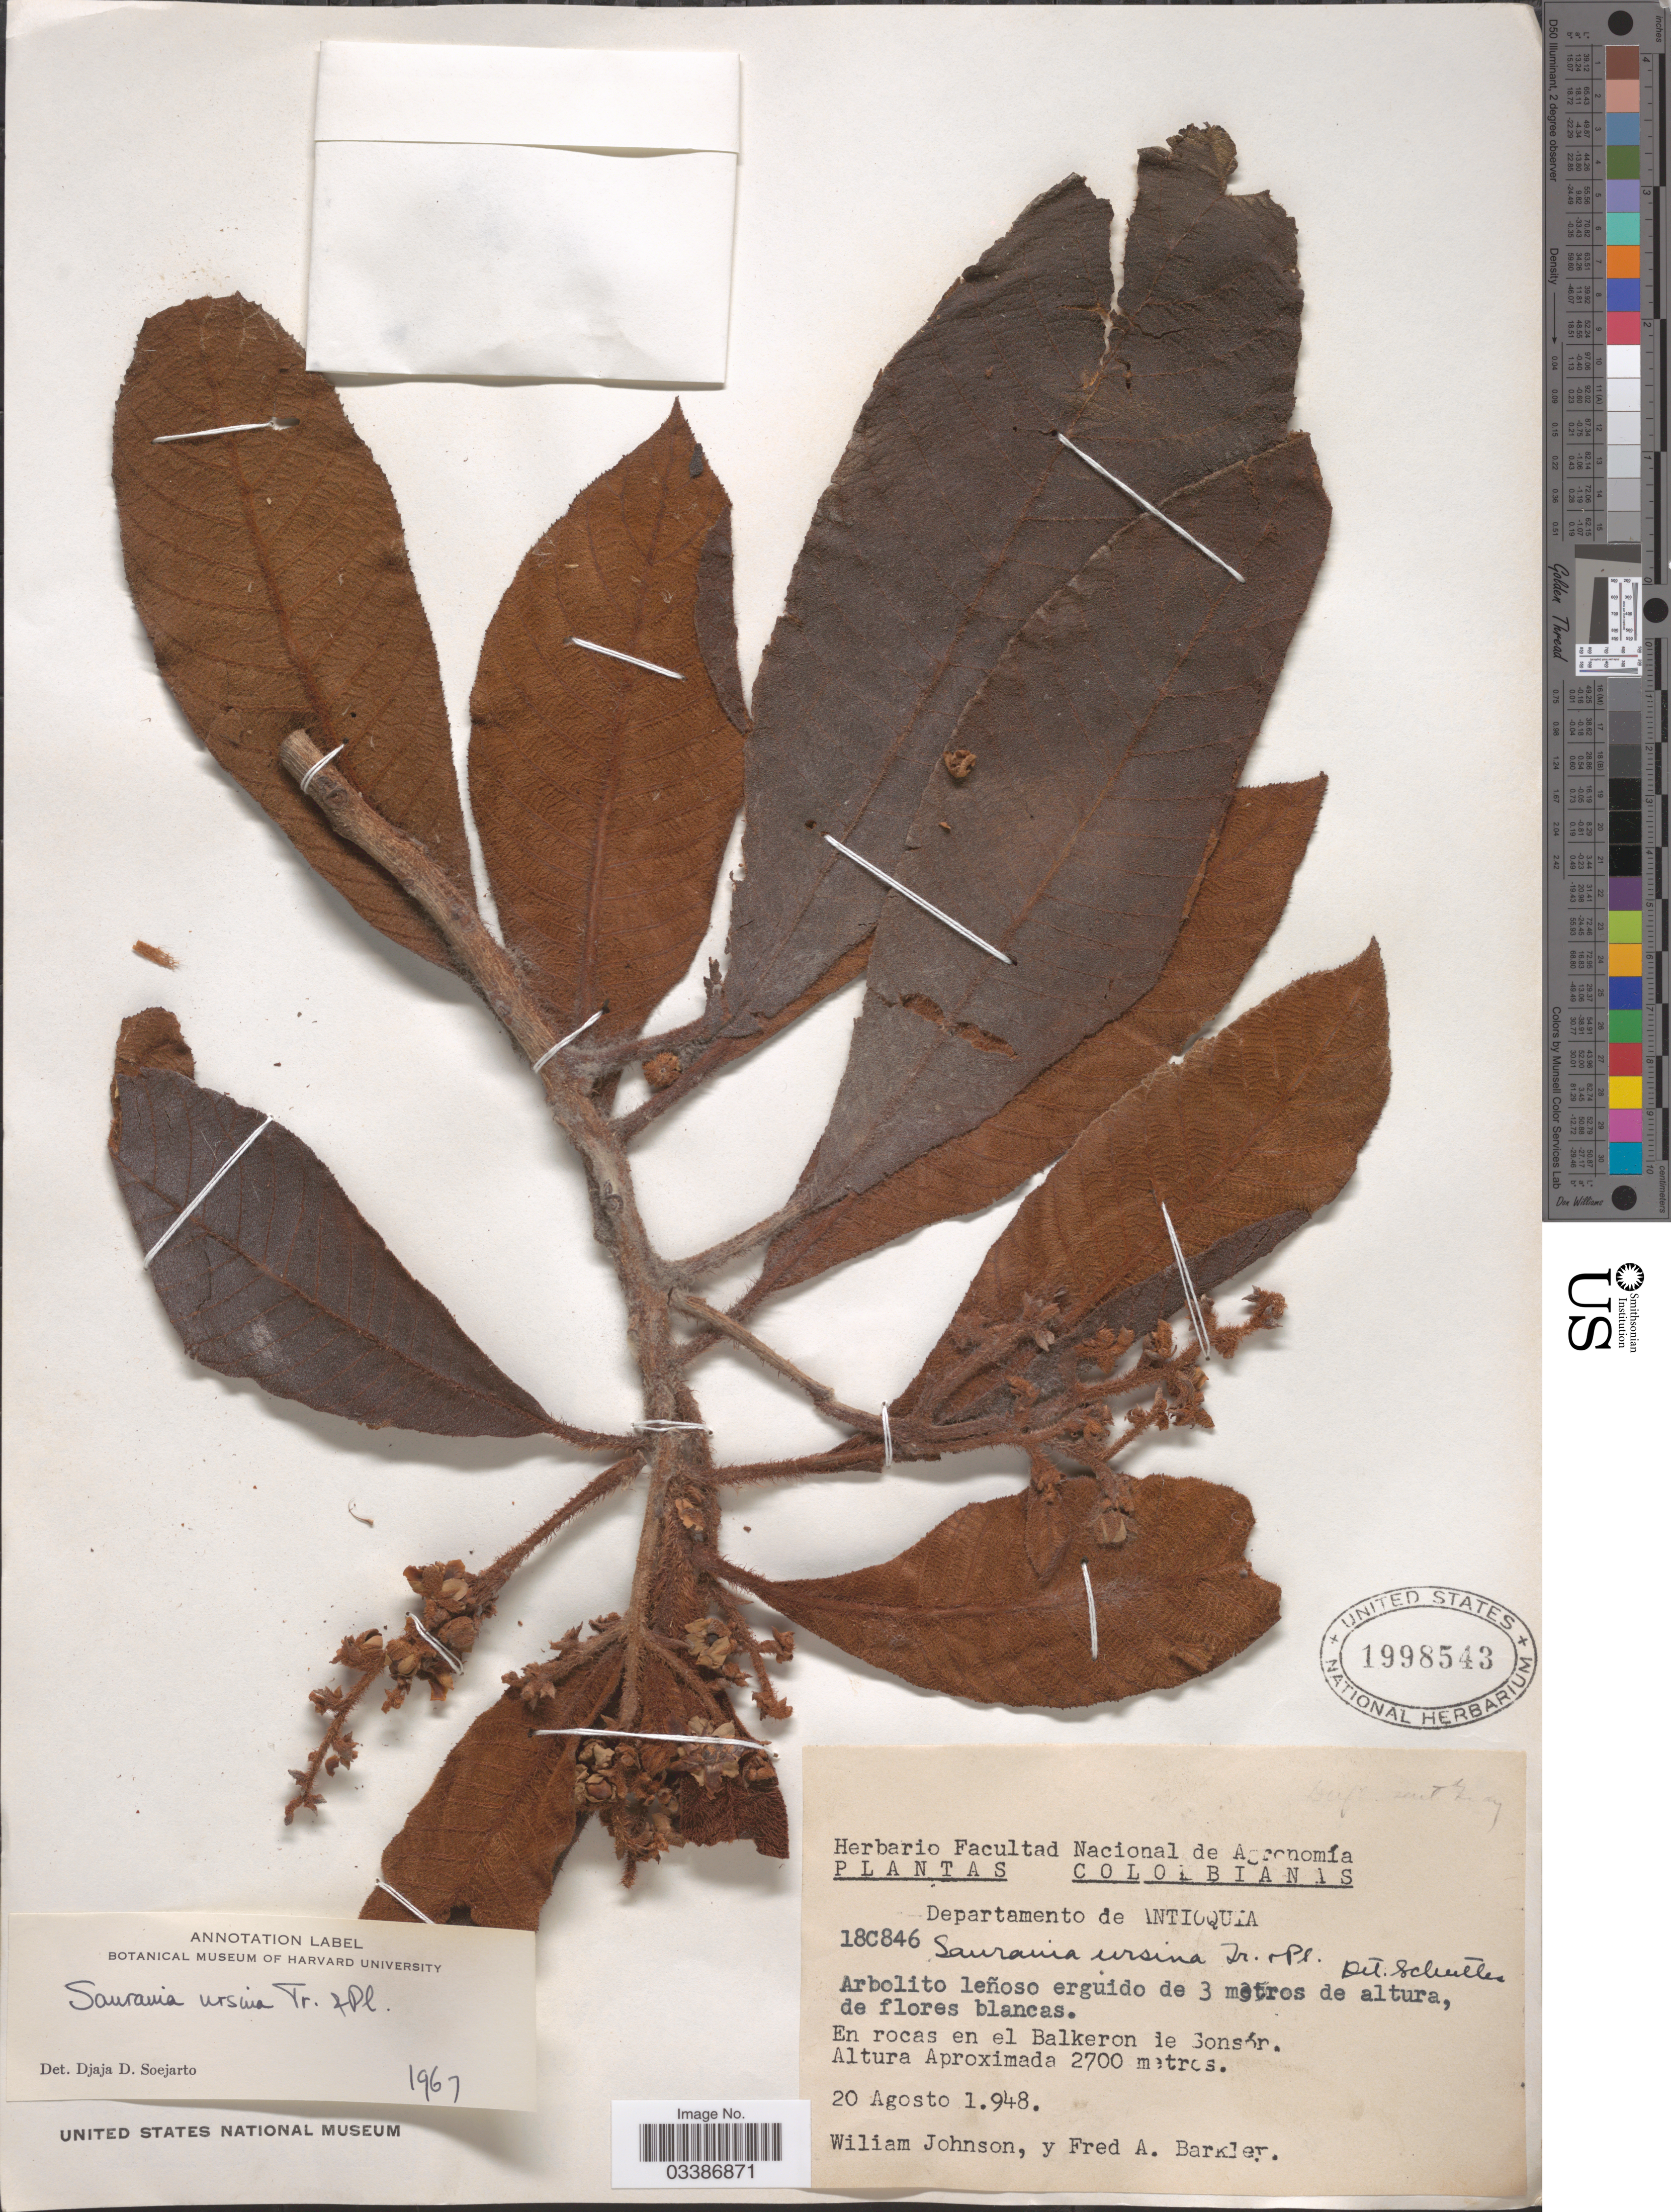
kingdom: Plantae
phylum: Tracheophyta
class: Magnoliopsida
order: Ericales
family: Actinidiaceae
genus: Saurauia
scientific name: Saurauia ursina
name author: Triana & Planch.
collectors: W. M. Johnson & F. A. Barkley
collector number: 18C846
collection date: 1948-08-20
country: Colombia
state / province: Antioquia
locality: Departamento de Antioquia. En rocas en el Balkeron de Sonsór.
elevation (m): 2700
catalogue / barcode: US 1998543